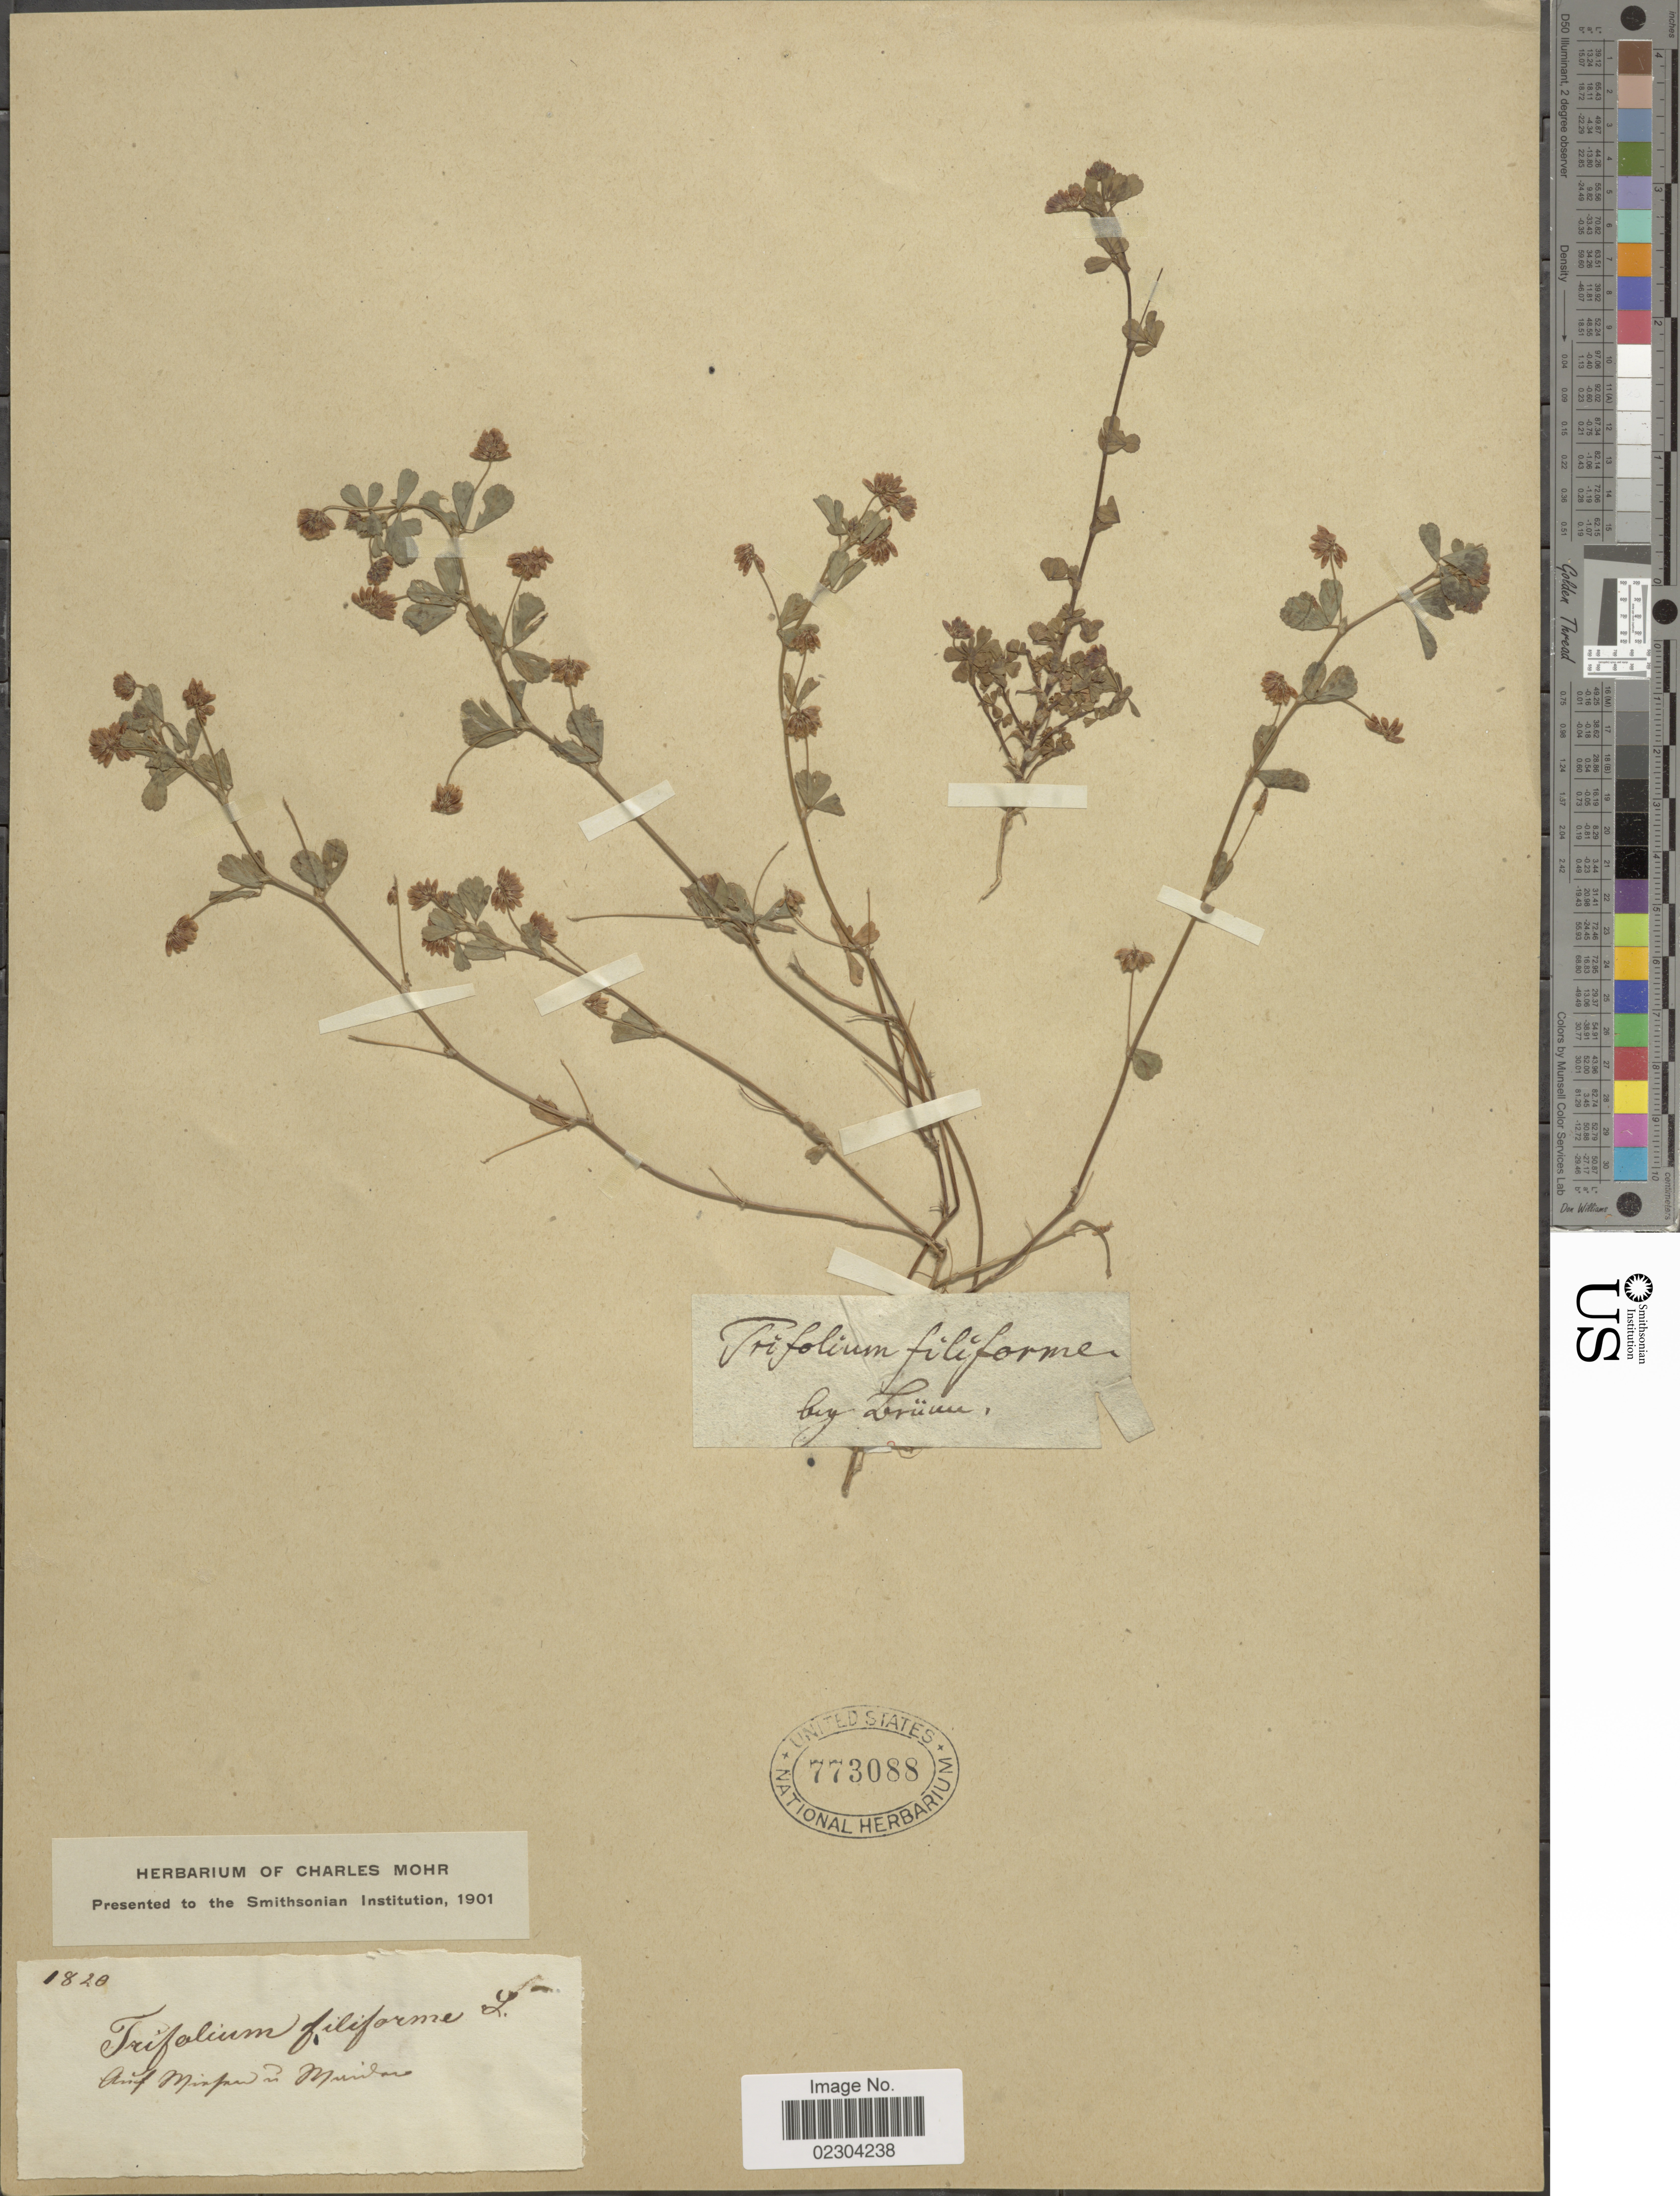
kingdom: Plantae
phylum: Tracheophyta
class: Magnoliopsida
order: Fabales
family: Fabaceae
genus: Trifolium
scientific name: Trifolium minus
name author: Sm.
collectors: ex herb. C. Mohr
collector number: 1820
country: France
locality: Illegible text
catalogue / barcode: US 773088